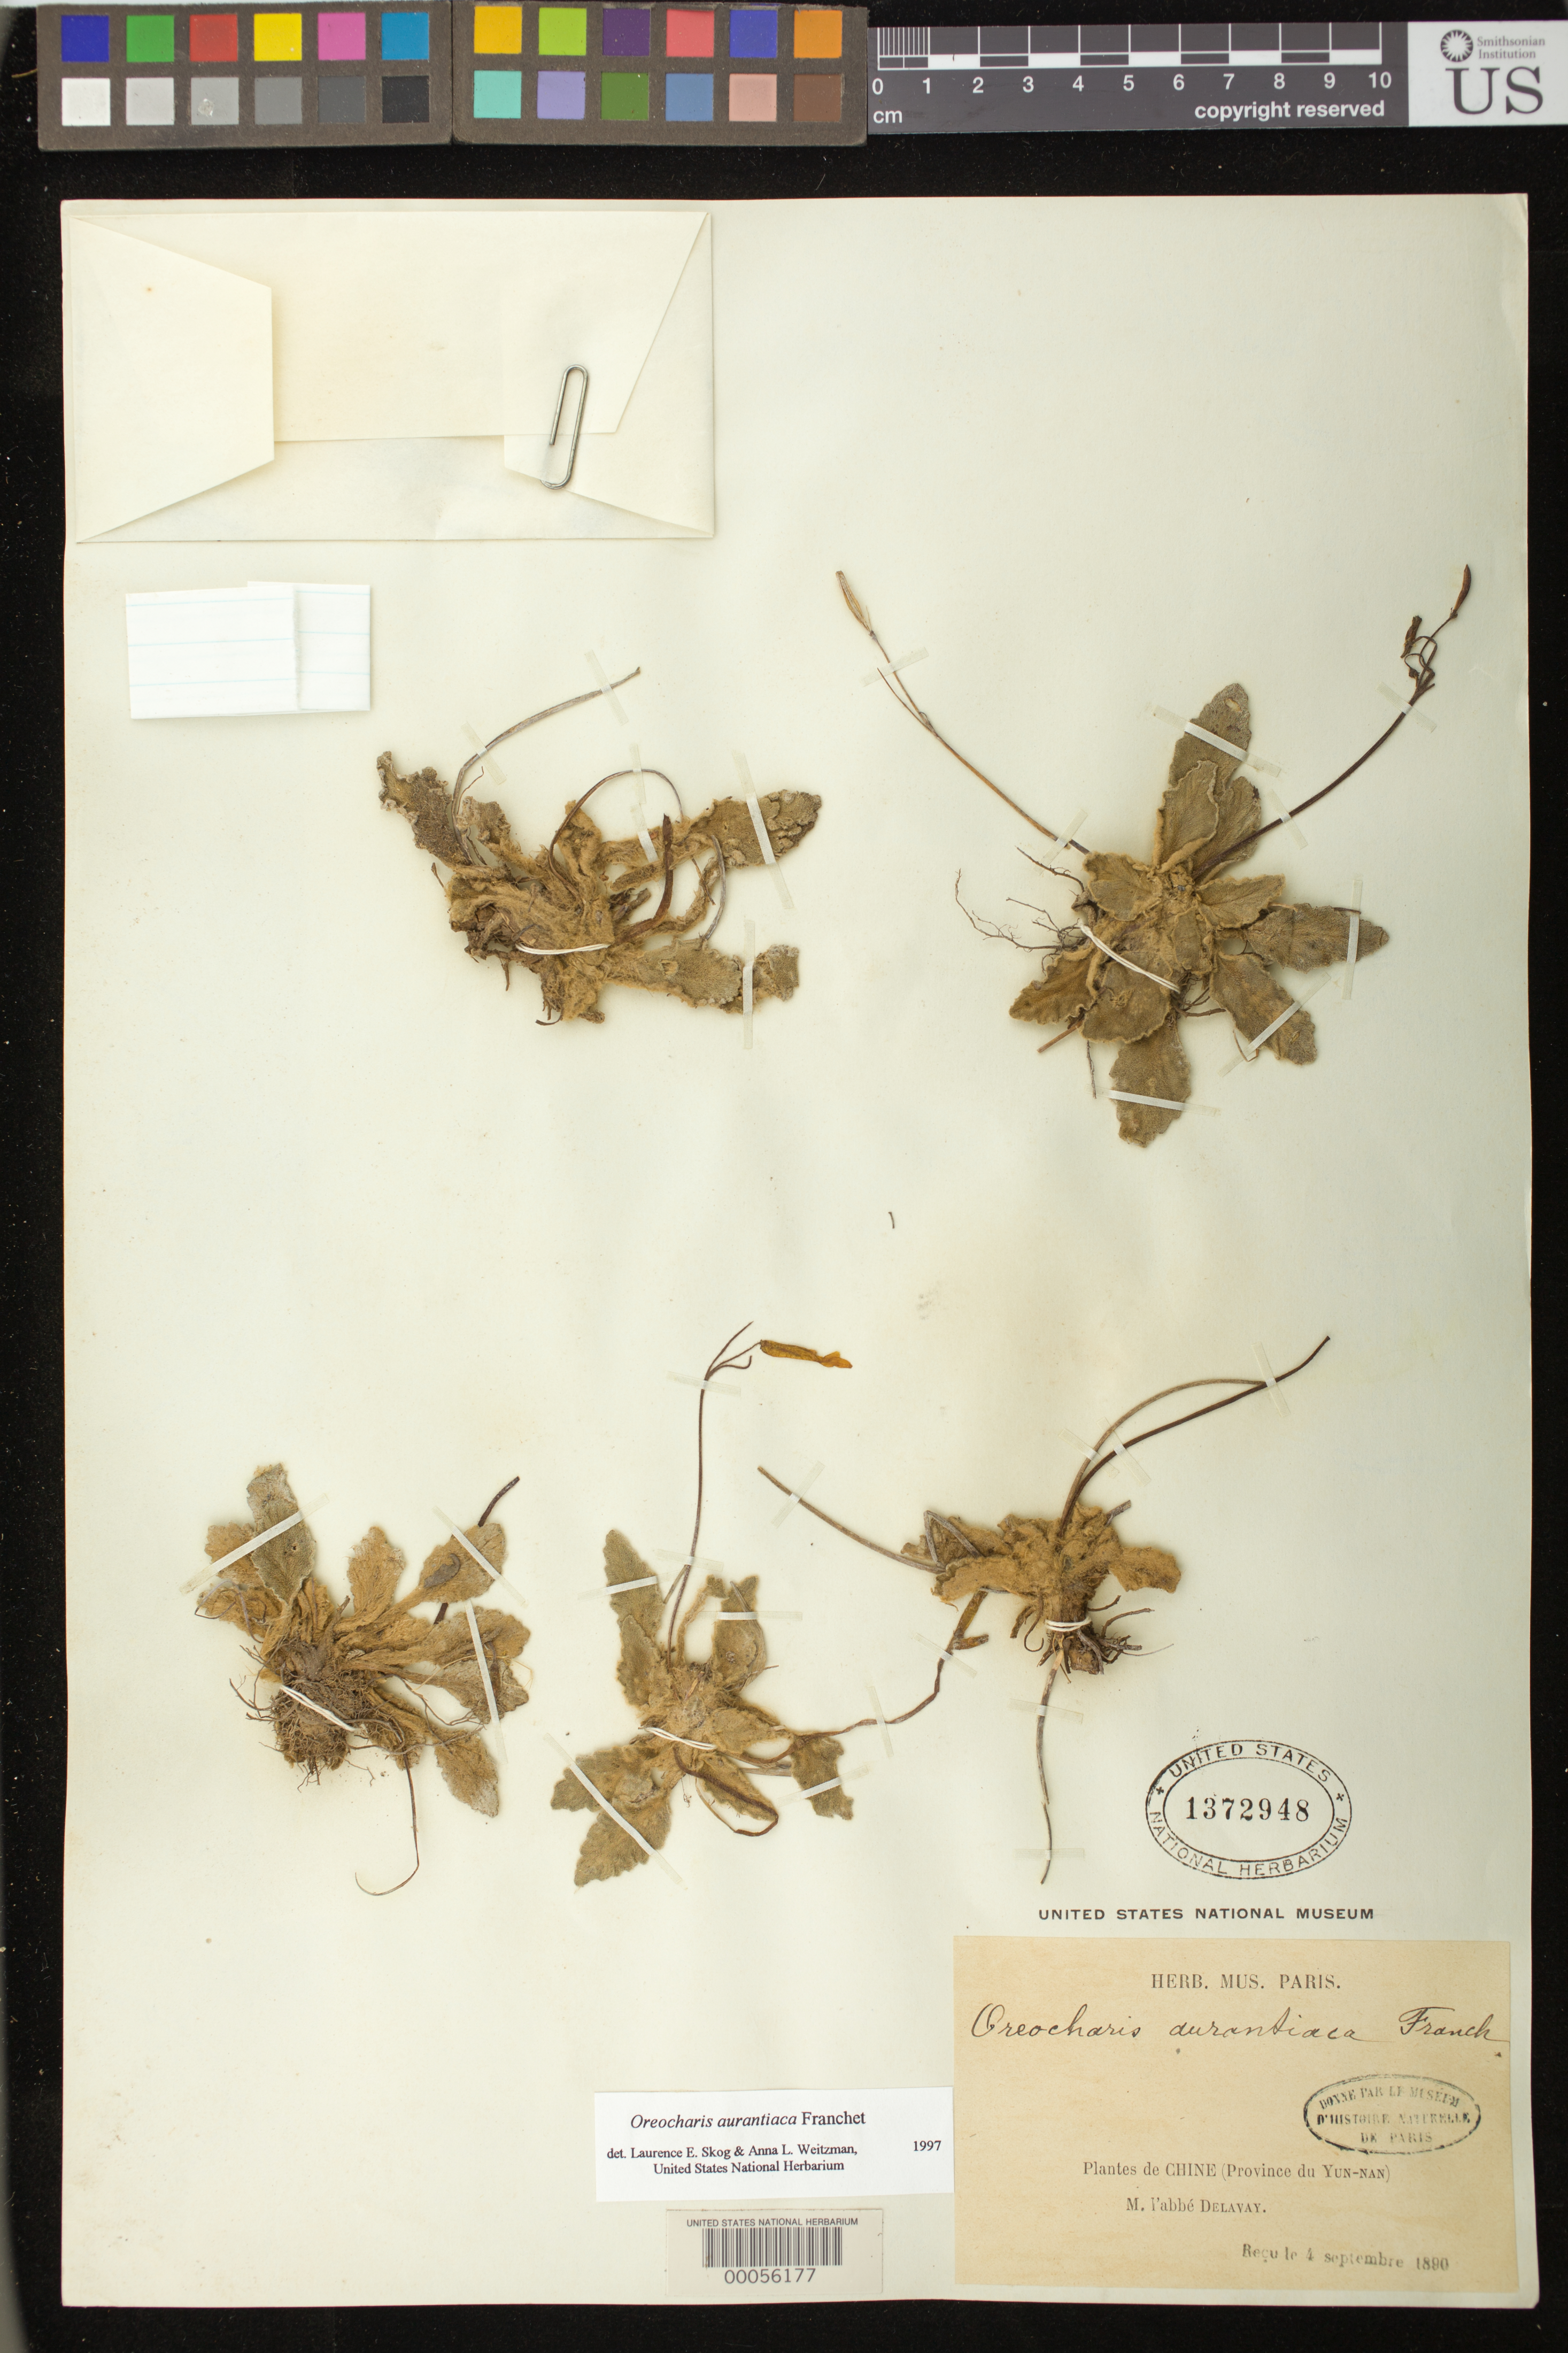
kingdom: Plantae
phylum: Tracheophyta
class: Magnoliopsida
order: Lamiales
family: Gesneriaceae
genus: Oreocharis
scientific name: Oreocharis aurantiaca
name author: Franch.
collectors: P. Delavay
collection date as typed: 04 Sep 1890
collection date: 1890-09-04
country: China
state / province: Yunnan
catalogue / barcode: US 1372948